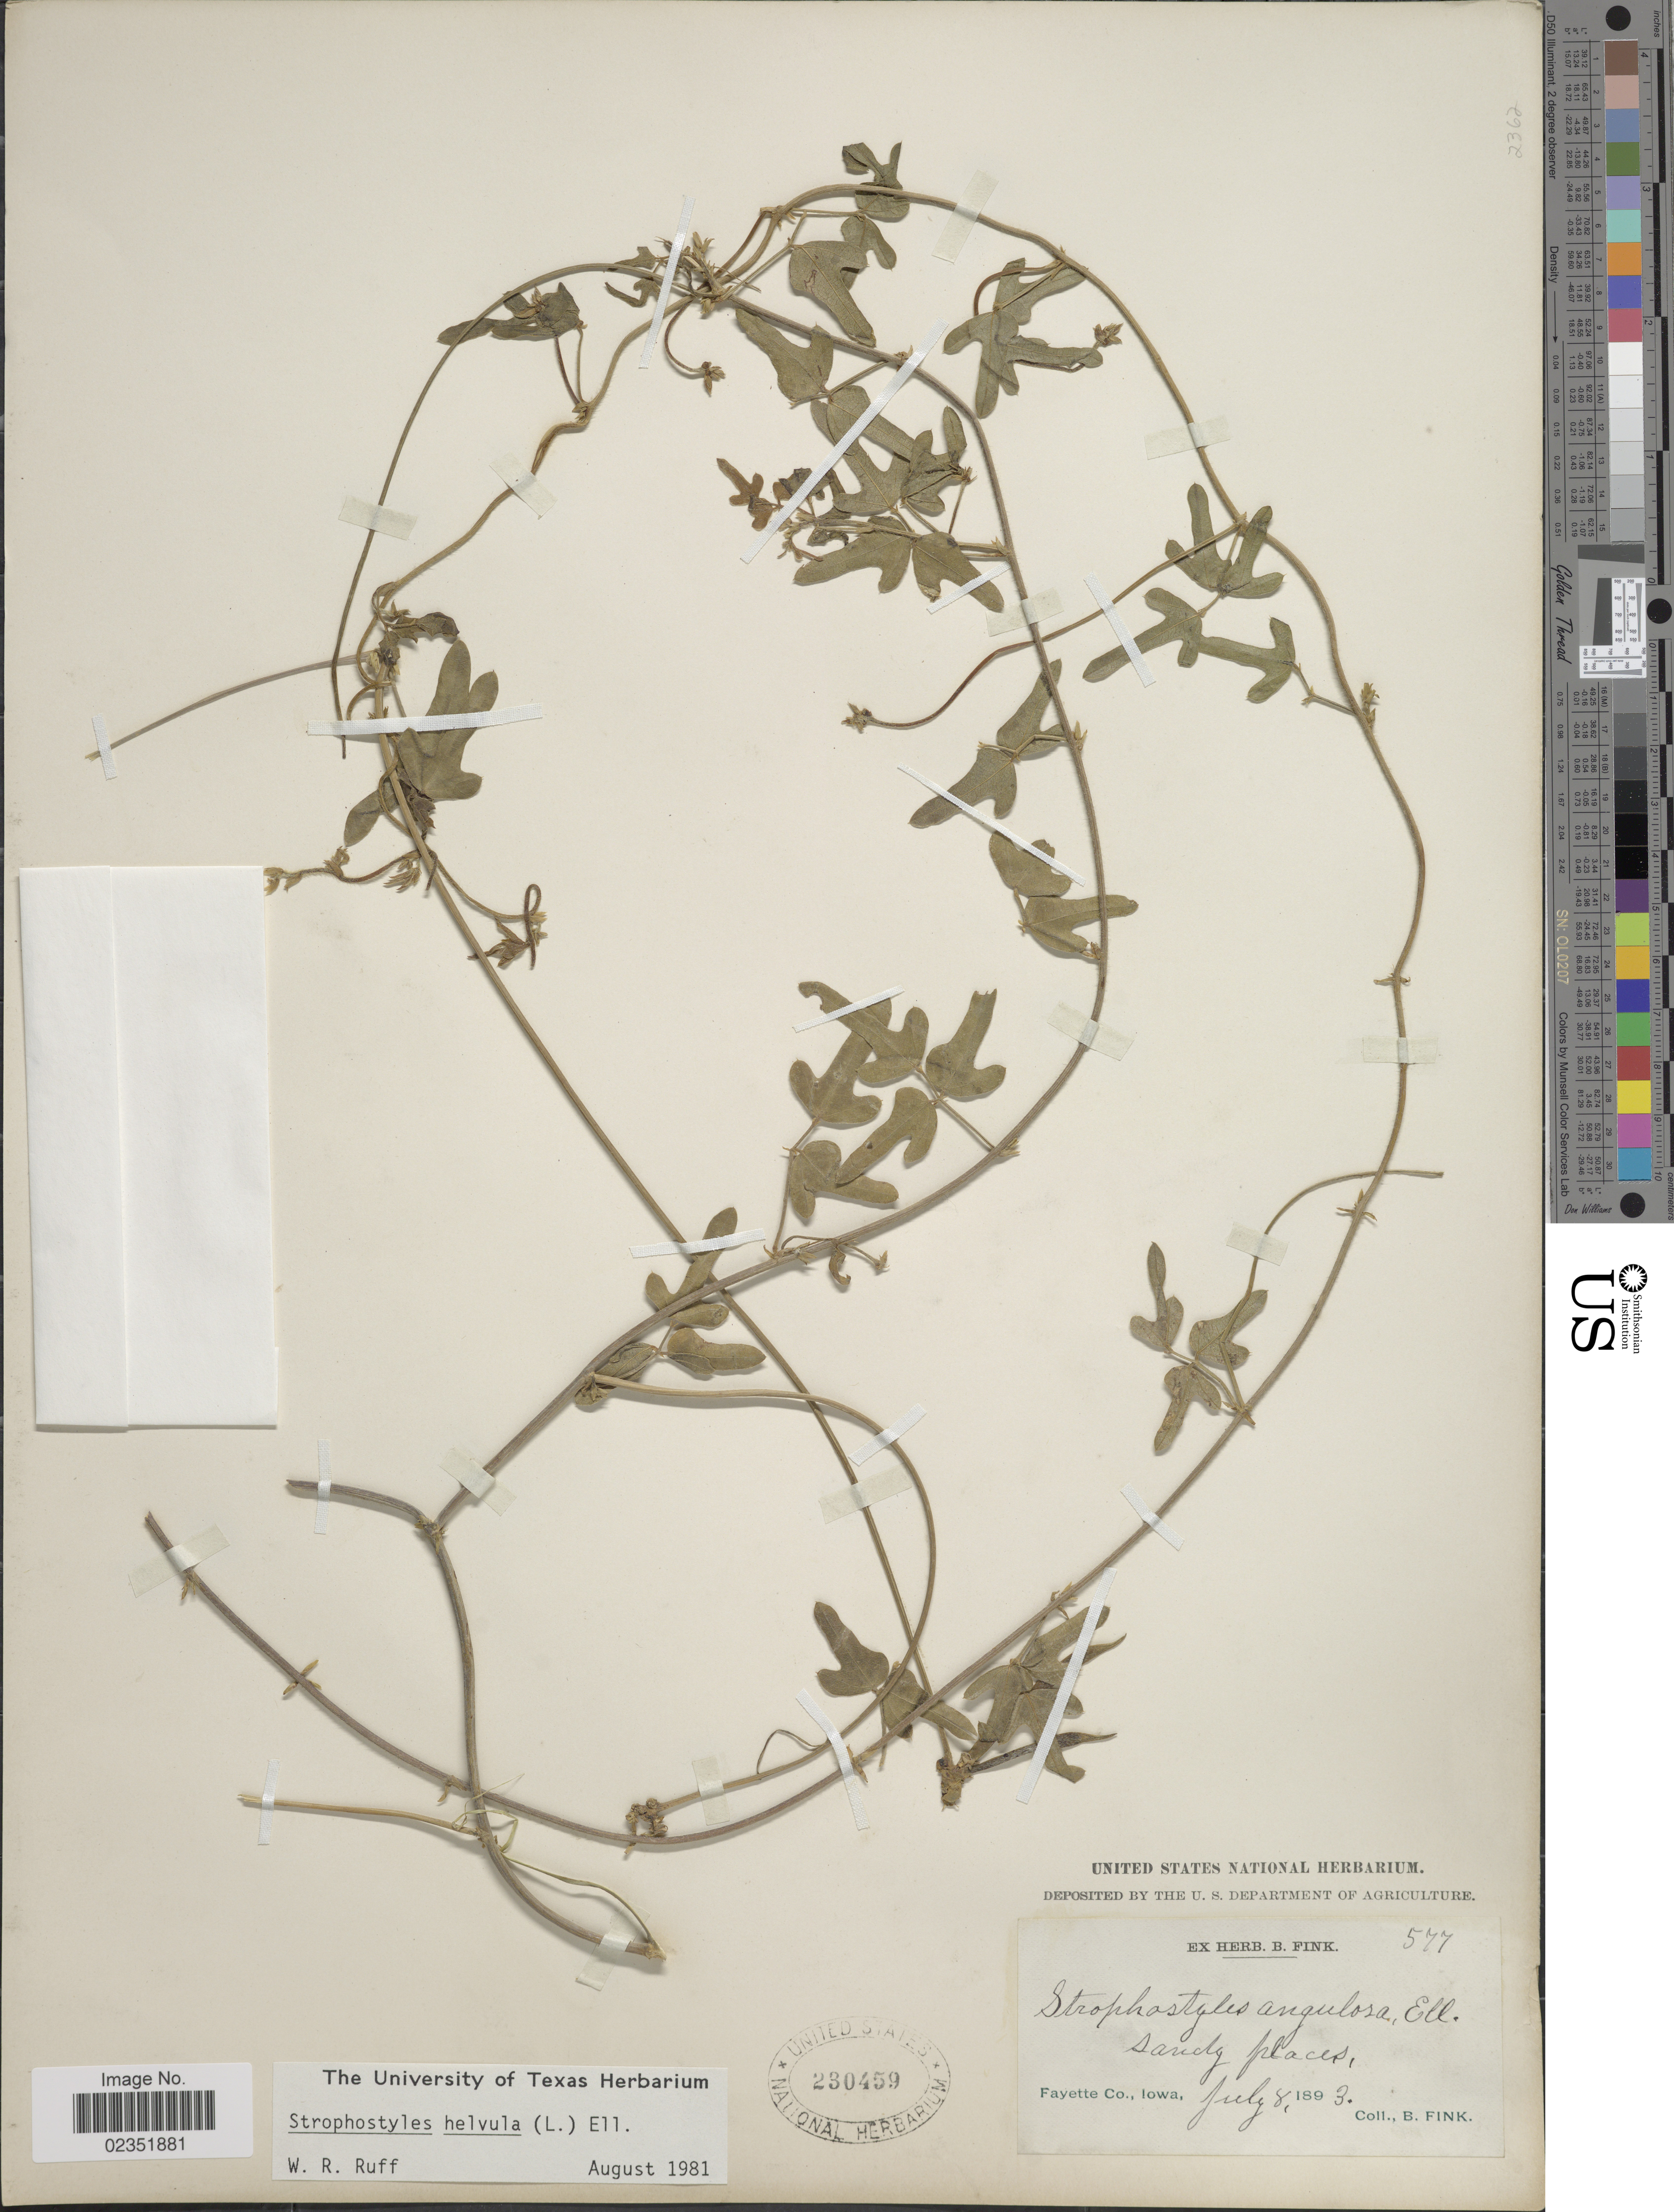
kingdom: Plantae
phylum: Tracheophyta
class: Magnoliopsida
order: Fabales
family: Fabaceae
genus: Strophostyles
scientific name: Strophostyles helvola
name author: (L.) Elliott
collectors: B. Fink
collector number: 577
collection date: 1893-07-08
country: United States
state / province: Iowa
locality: Sandy places, Fayette Co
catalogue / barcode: US 230459